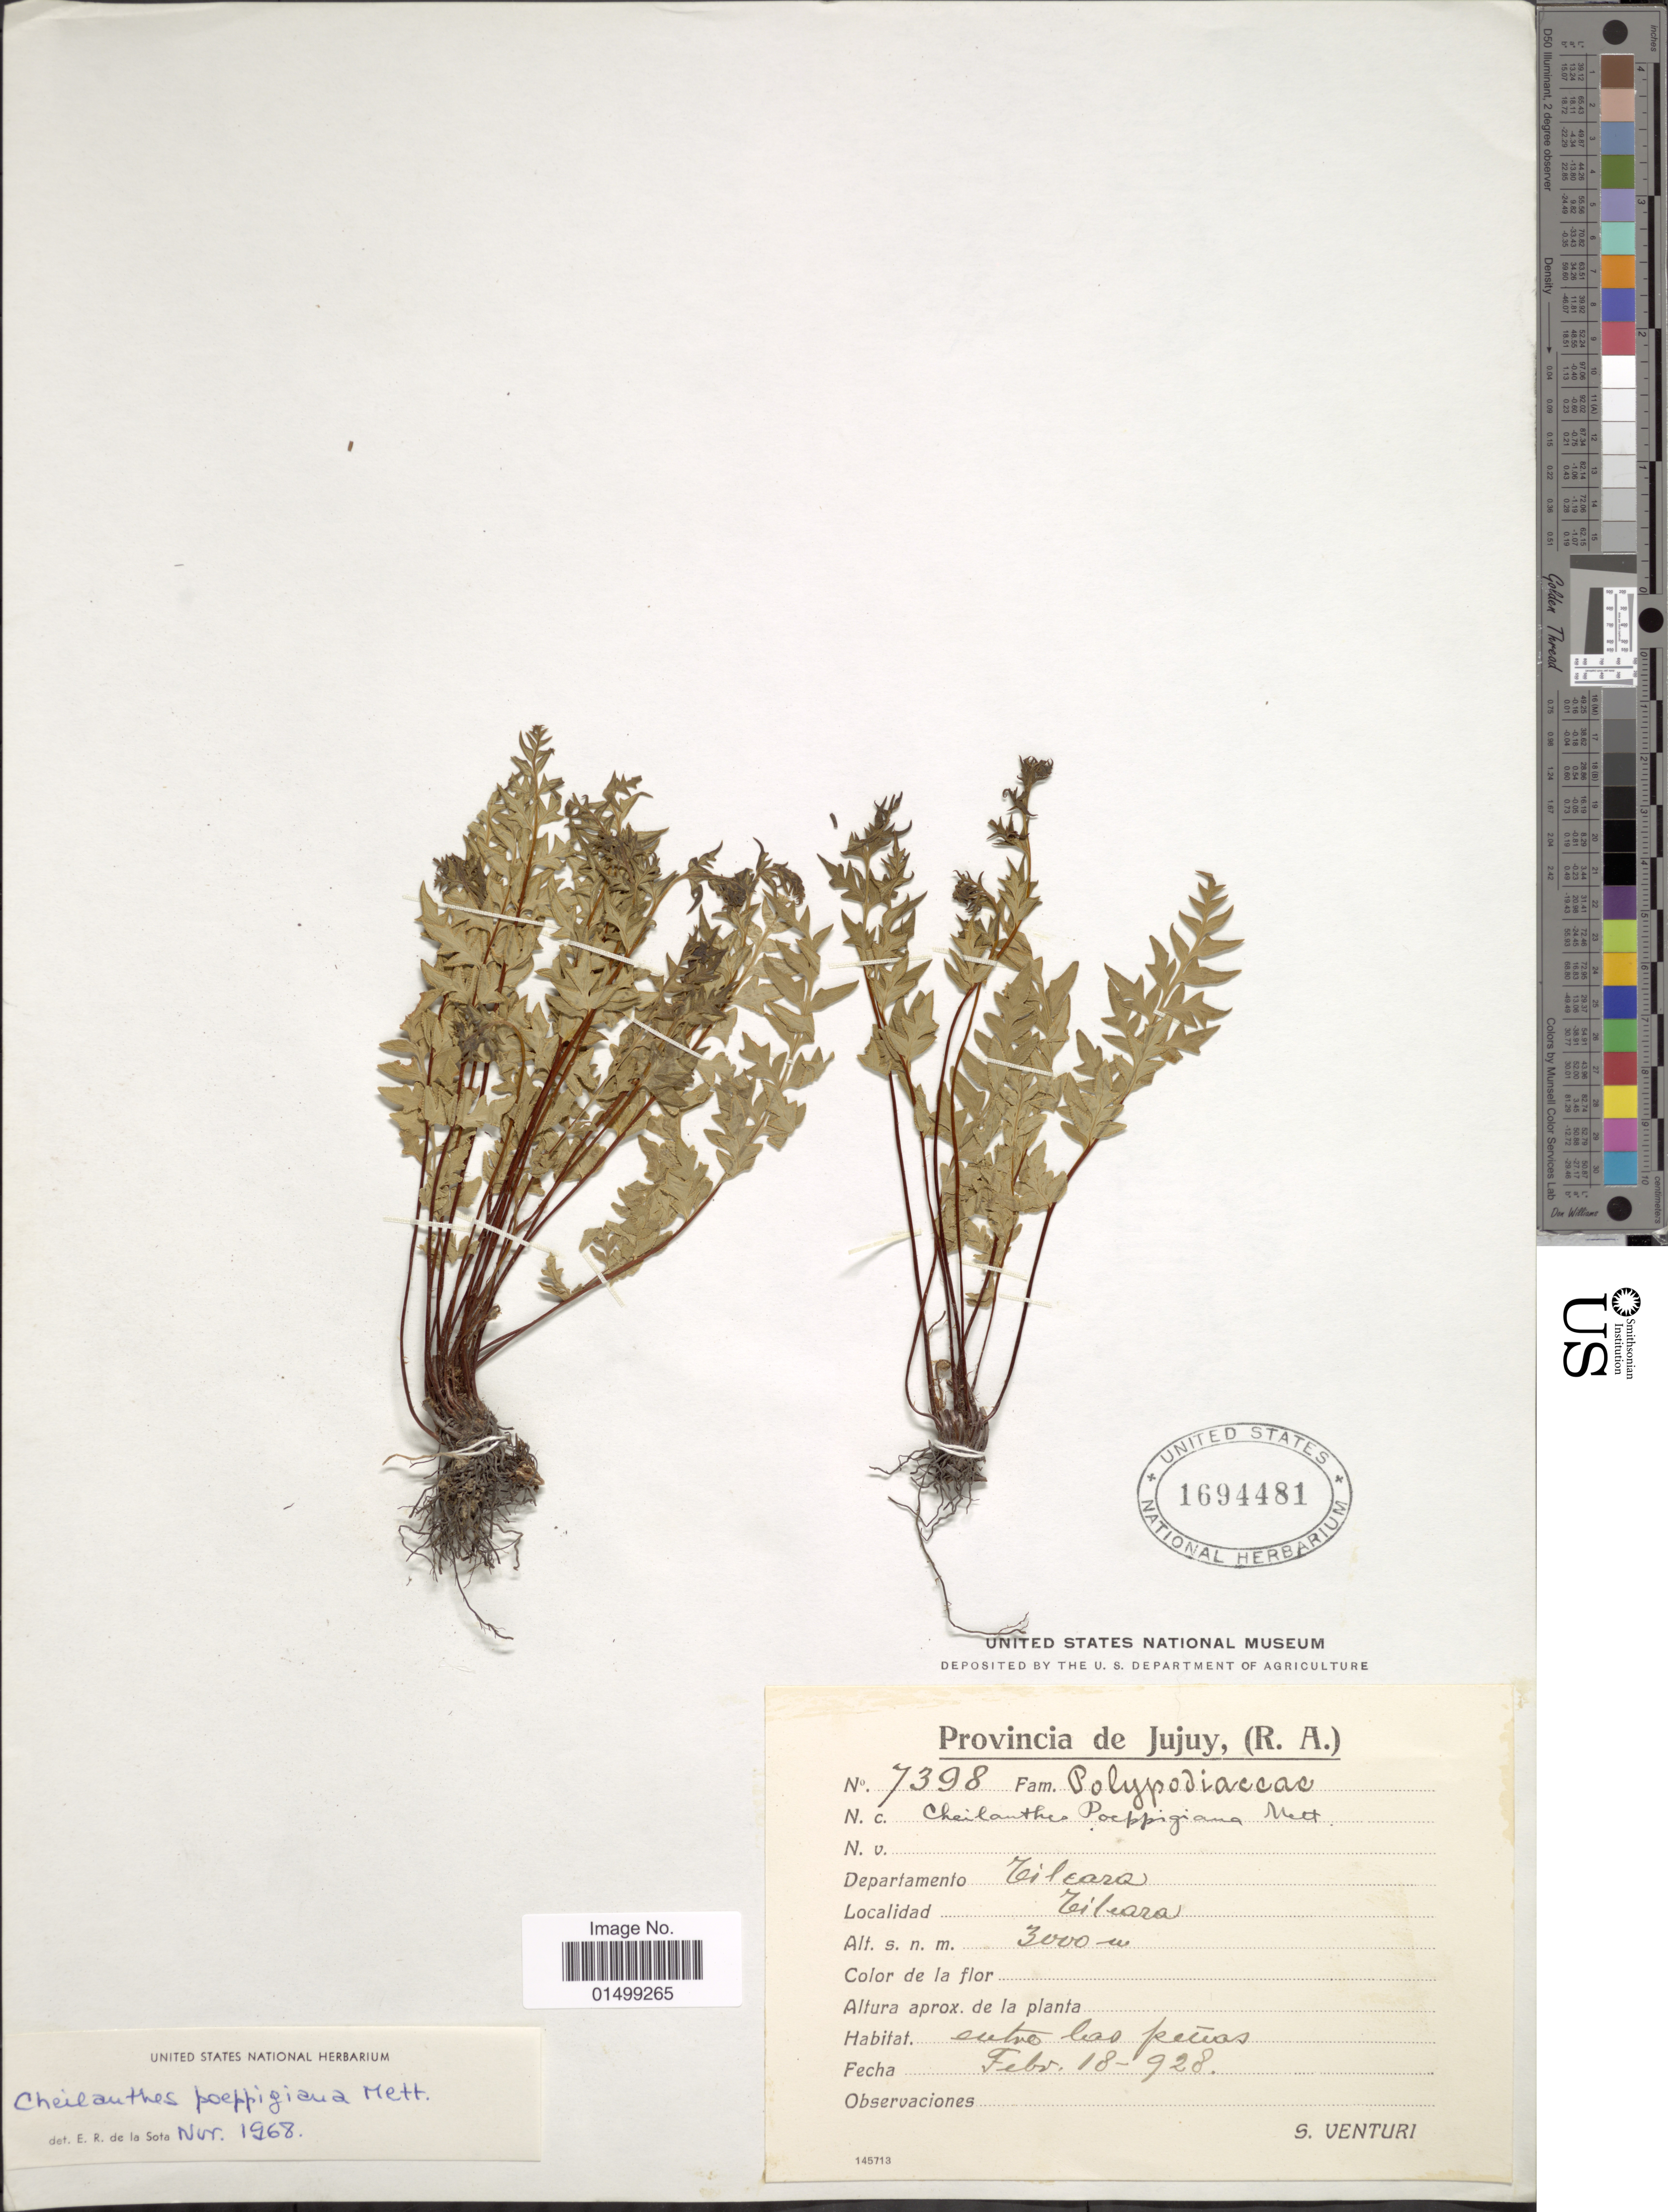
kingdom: Plantae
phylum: Tracheophyta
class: Polypodiopsida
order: Polypodiales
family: Pteridaceae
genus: Cheilanthes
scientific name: Cheilanthes poeppigiana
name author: Mett. ex Kuhn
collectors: S. Venturi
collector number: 7398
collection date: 1928-02-18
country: Argentina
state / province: Jujuy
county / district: Tilcara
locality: Tilcara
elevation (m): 3000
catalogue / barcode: US 1694481